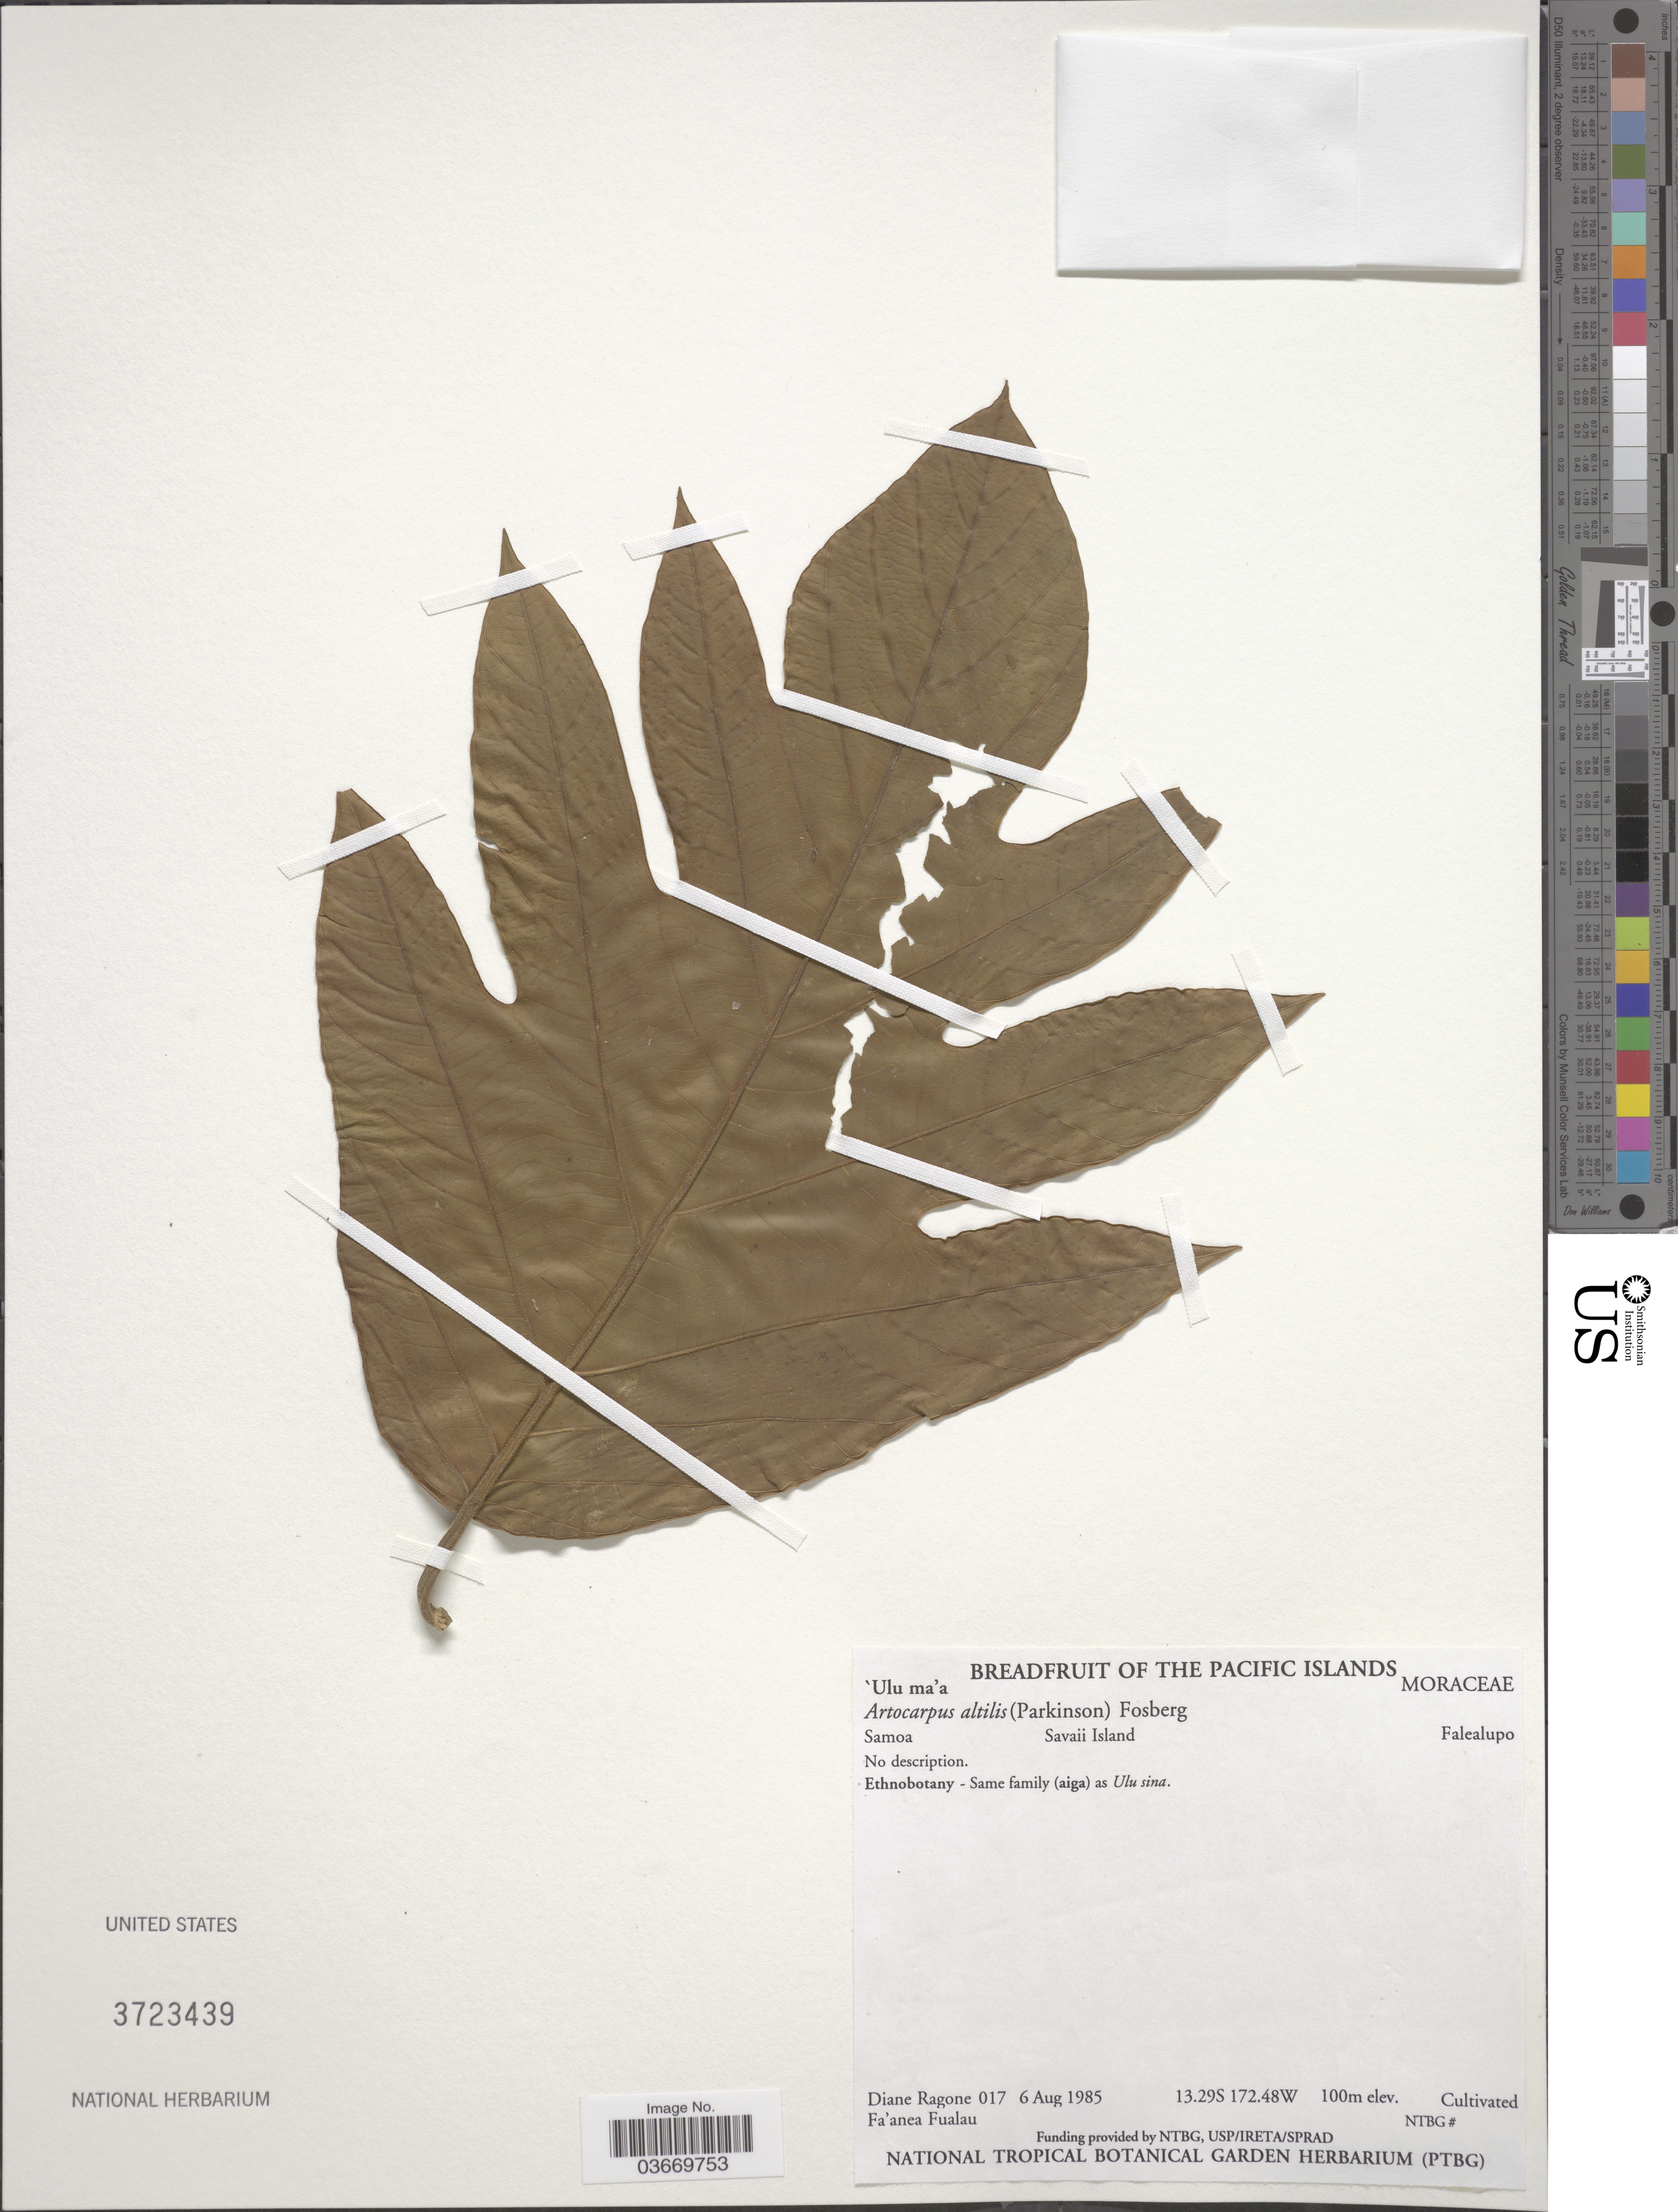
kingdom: Plantae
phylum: Tracheophyta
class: Magnoliopsida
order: Rosales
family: Moraceae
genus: Artocarpus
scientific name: Artocarpus altilis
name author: (Parkinson) Fosberg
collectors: D. Ragone & F. Fualau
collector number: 017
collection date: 1985-08-06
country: Samoa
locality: Samoa. Savaii Island. Falealupo.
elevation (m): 100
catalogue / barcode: US 3723439